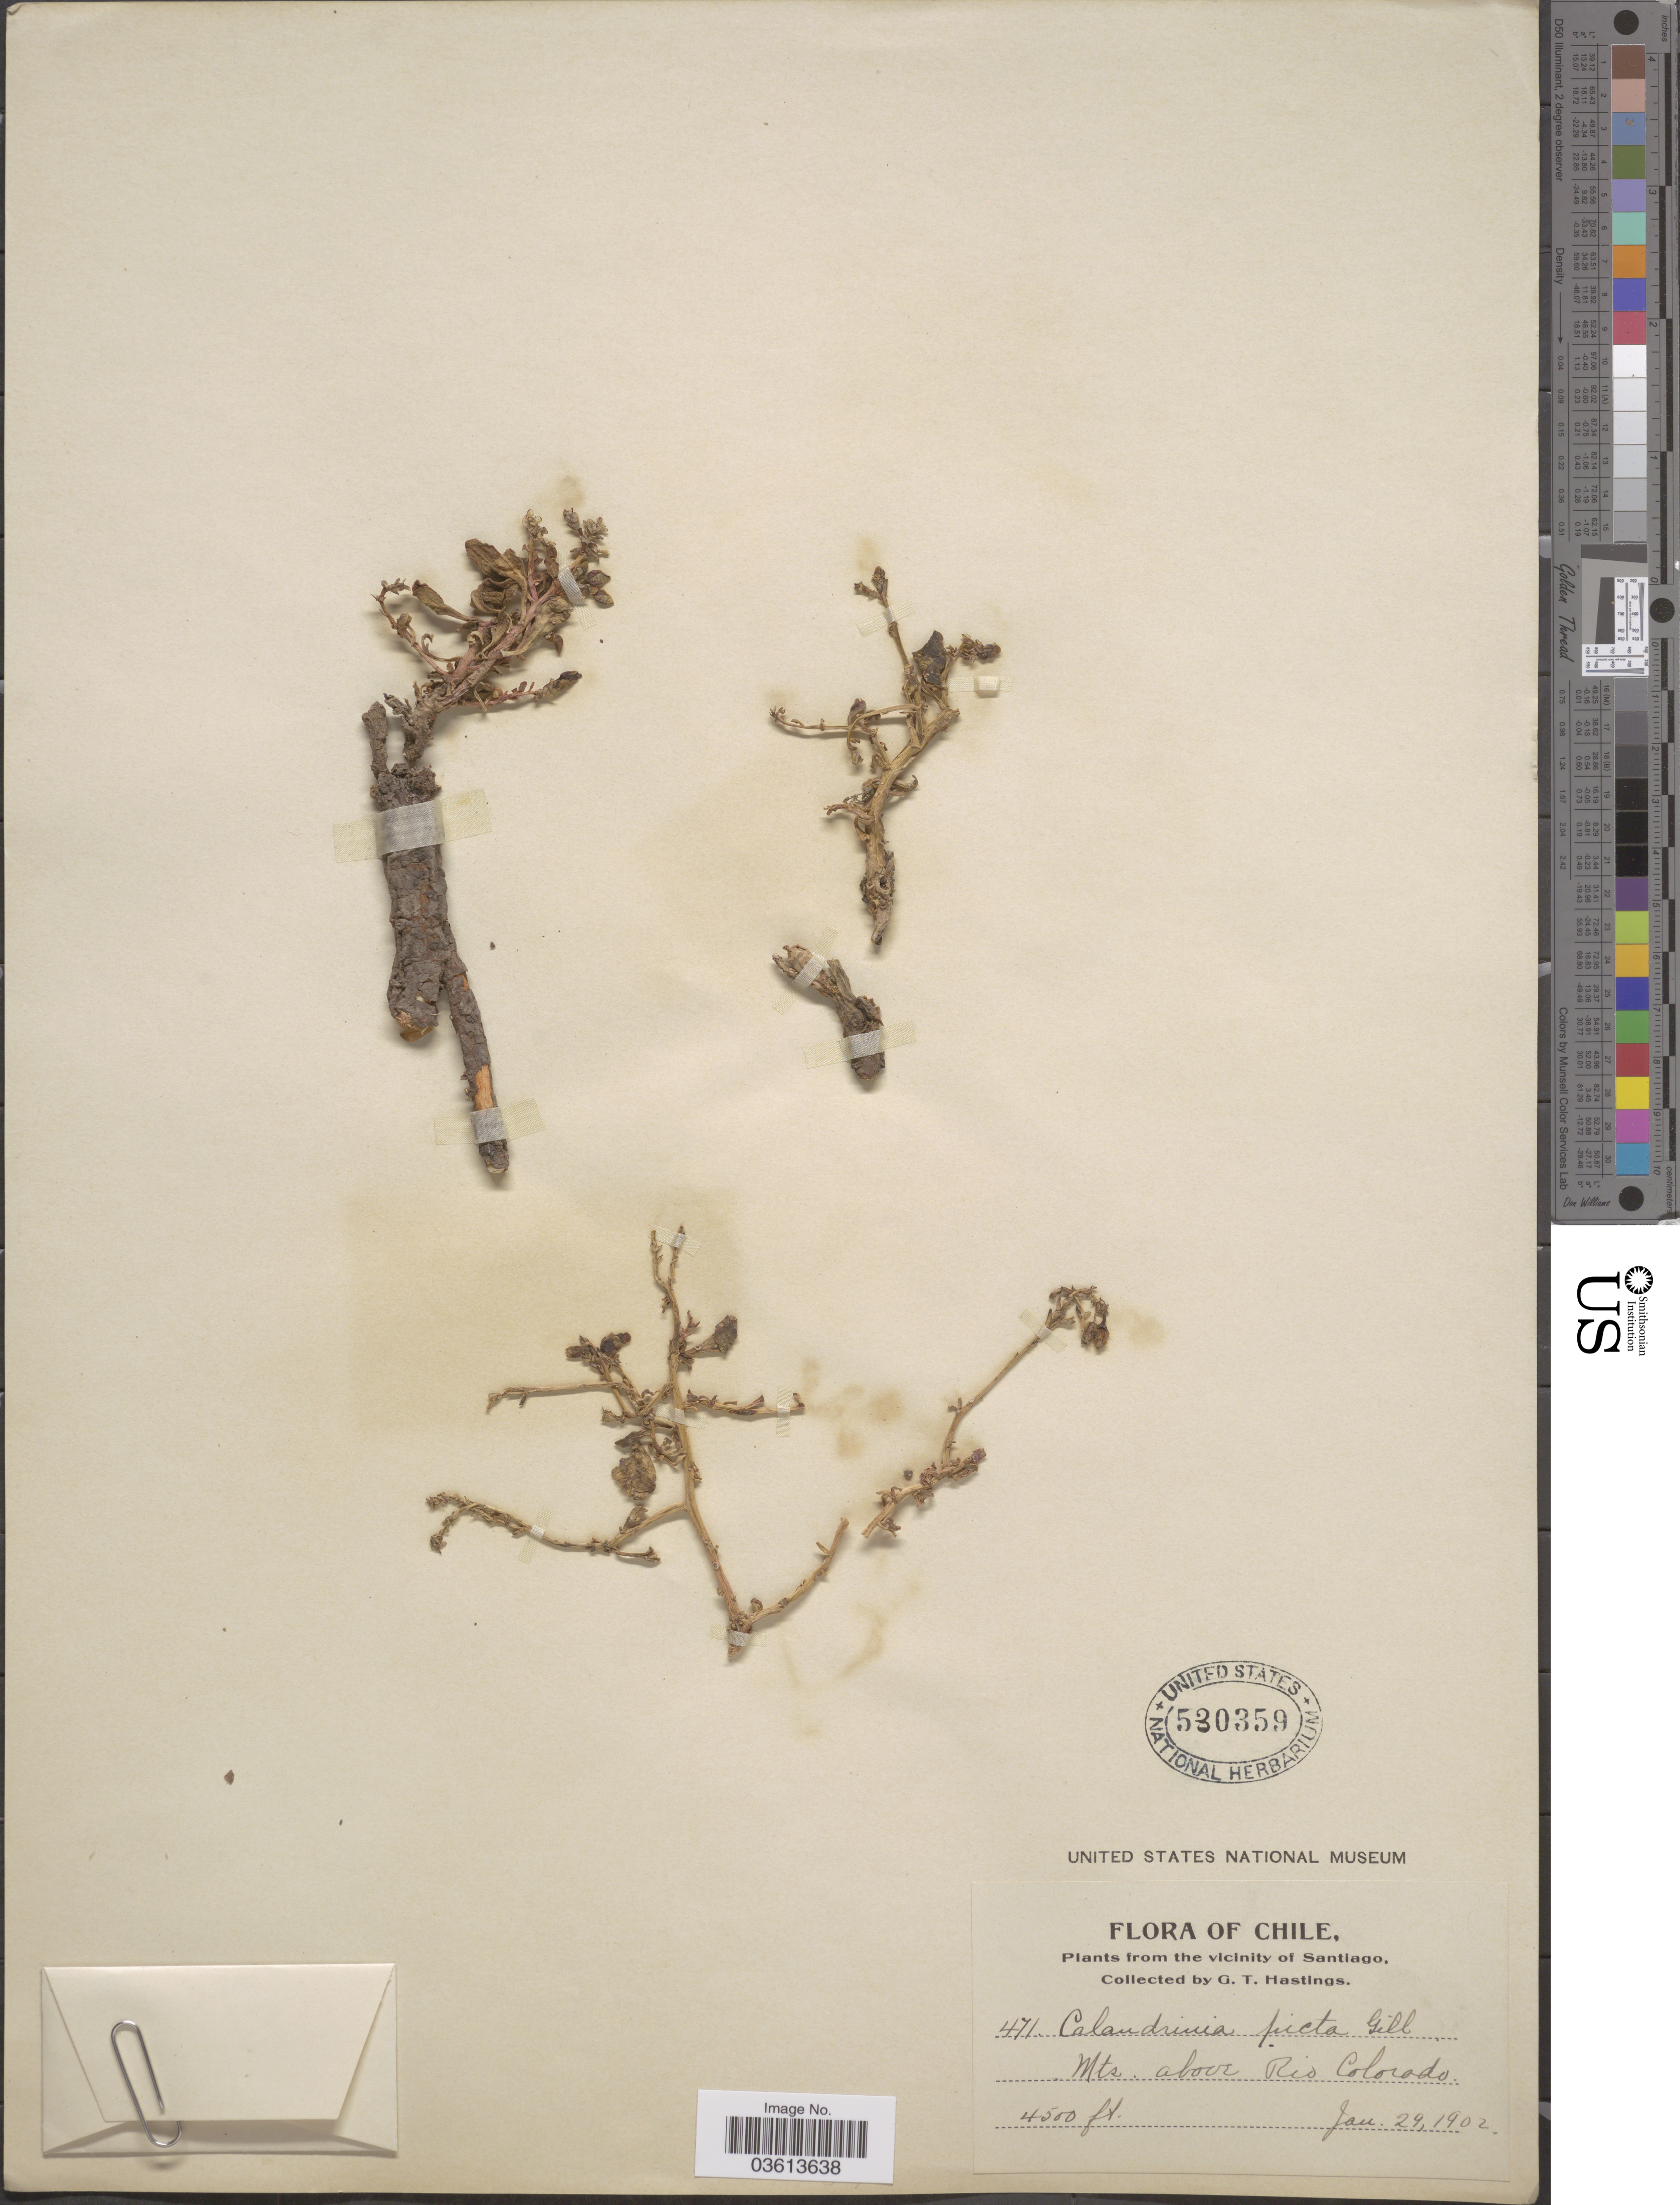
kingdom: Plantae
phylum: Tracheophyta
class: Magnoliopsida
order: Caryophyllales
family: Montiaceae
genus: Cistanthe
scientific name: Cistanthe picta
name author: (Gillies ex Arn.) Carolin ex Hershk.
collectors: G. Hastings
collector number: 471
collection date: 1902-01-29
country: Chile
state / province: Región Metropolitana (RM)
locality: The vicinity of Santiago. Mts. above Rio Colorado.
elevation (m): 1372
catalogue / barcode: US 530359